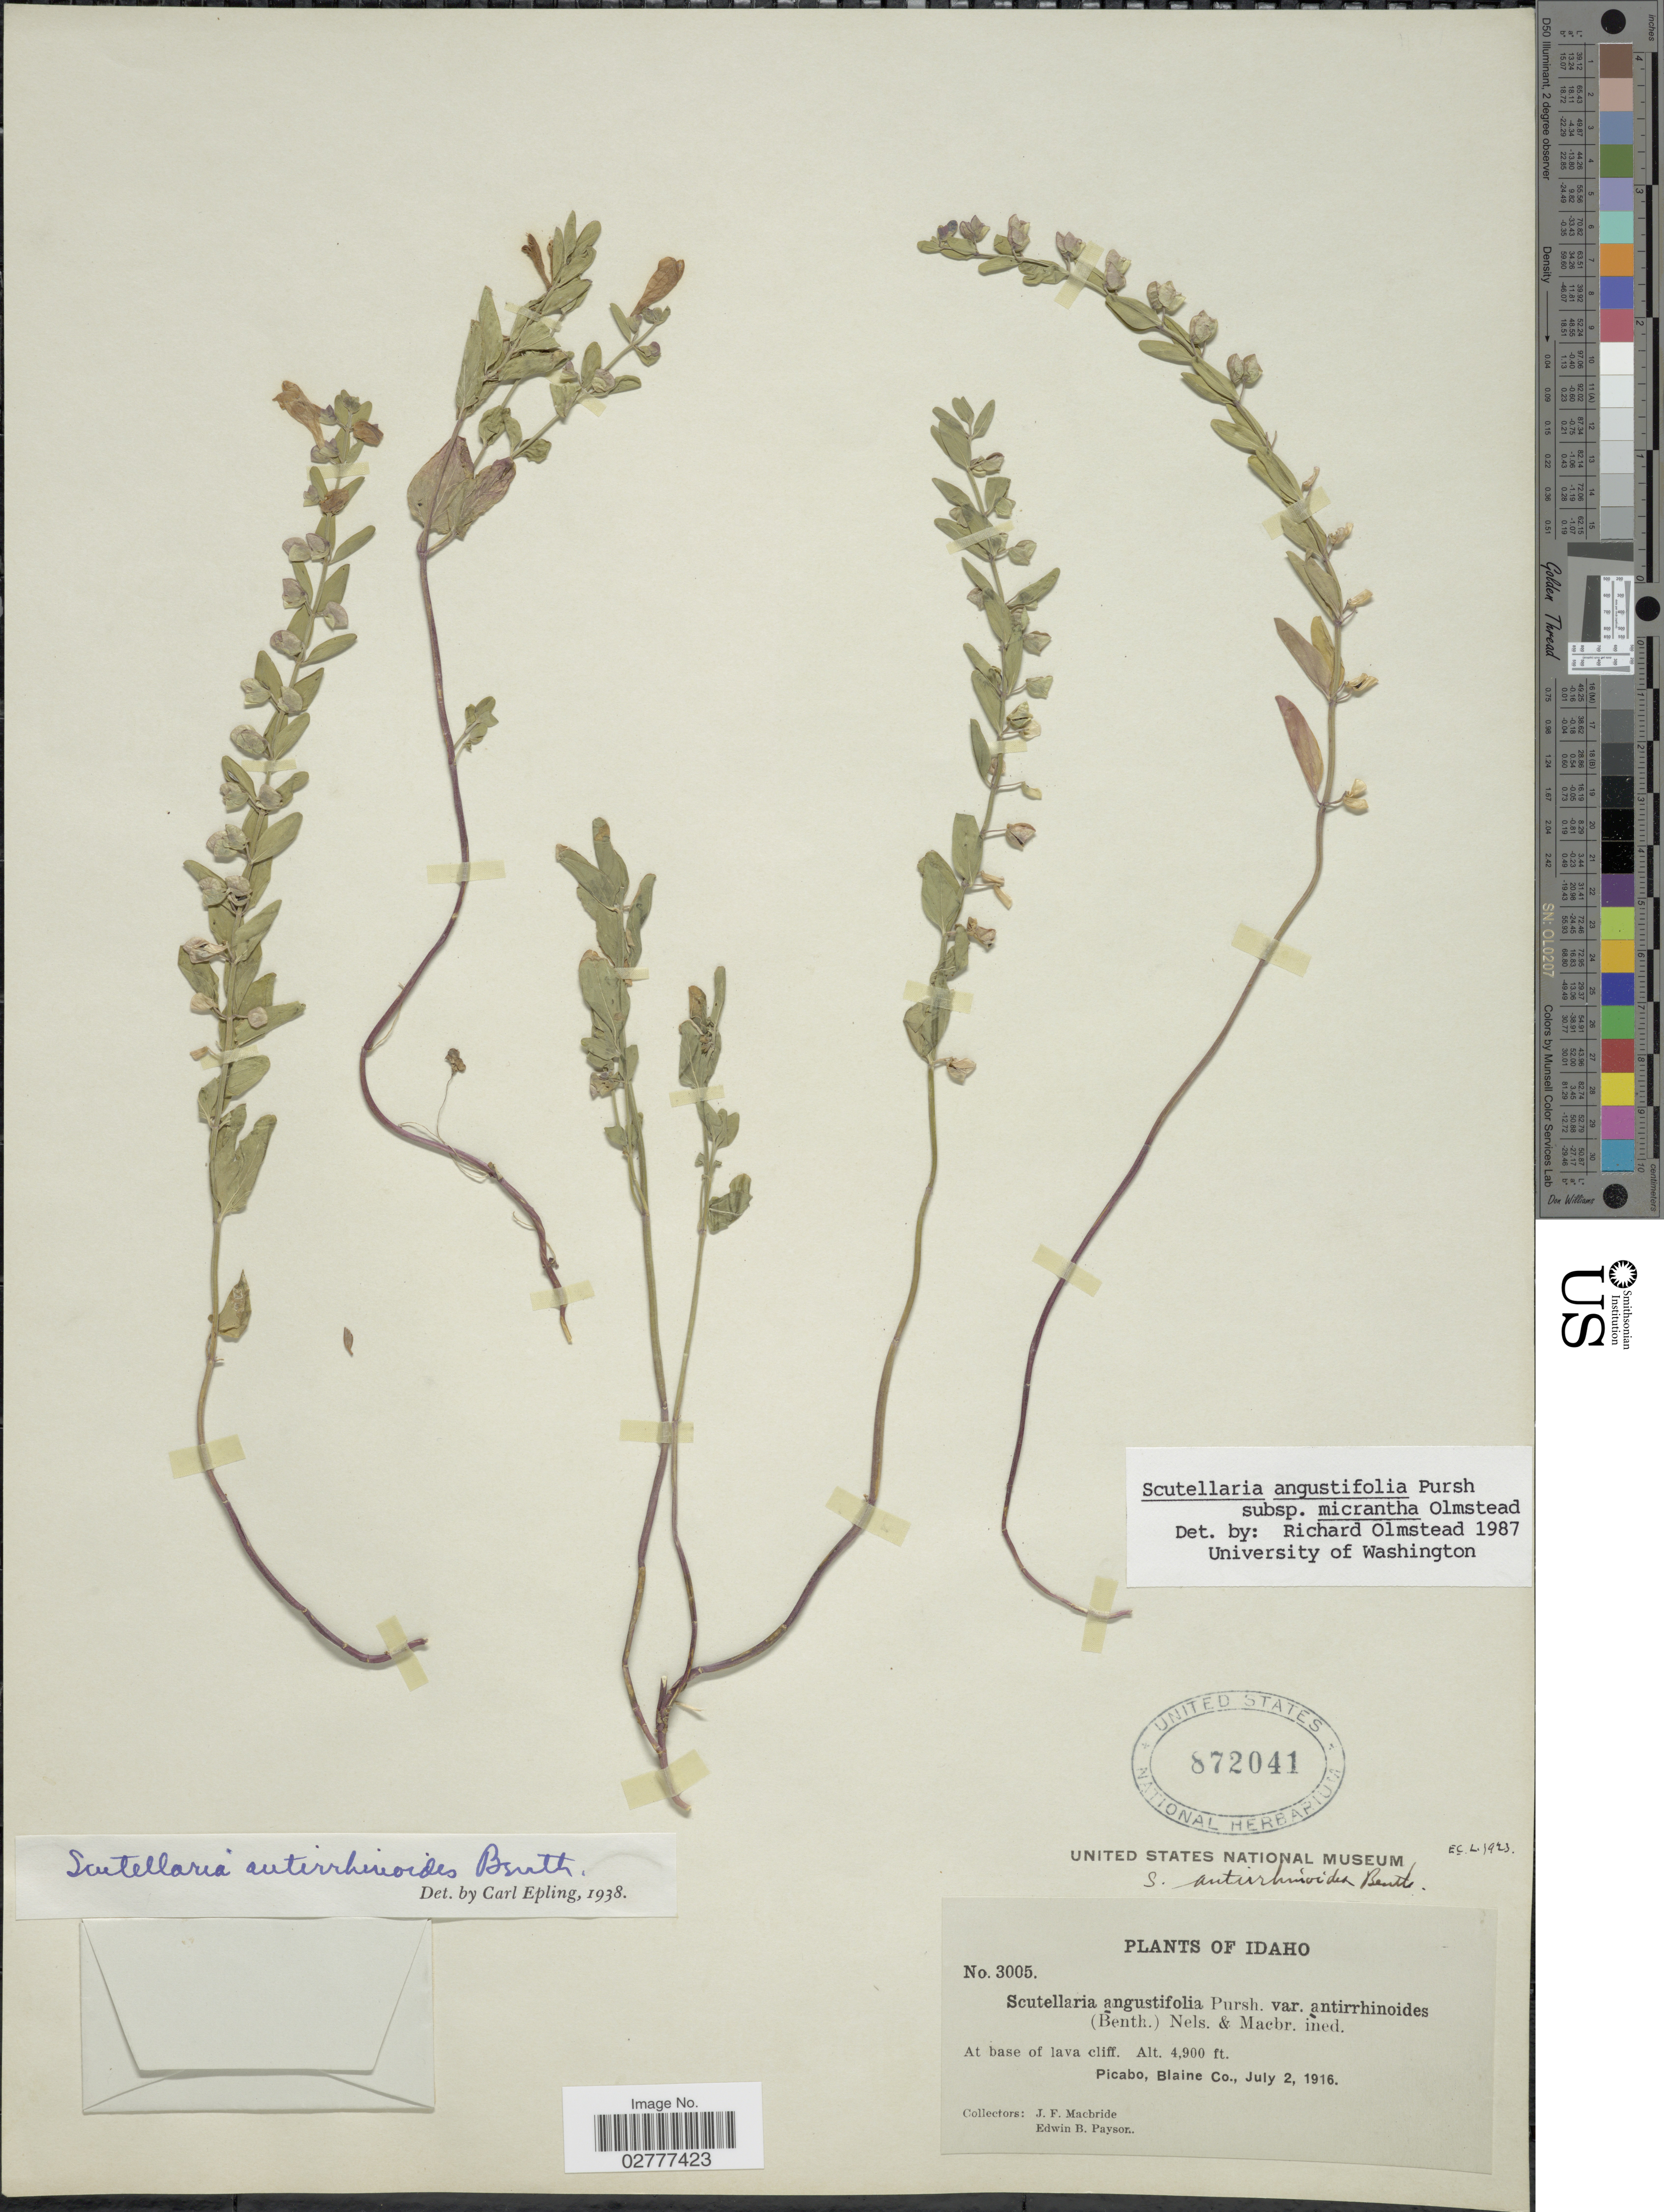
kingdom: Plantae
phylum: Tracheophyta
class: Magnoliopsida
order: Lamiales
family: Lamiaceae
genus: Scutellaria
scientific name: Scutellaria angustifolia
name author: Pursh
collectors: J. F. Macbride & E. B. Payson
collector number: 3005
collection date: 1916-07-02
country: United States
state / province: Idaho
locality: Picabo, Blaine Co.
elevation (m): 1494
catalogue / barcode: US 872041